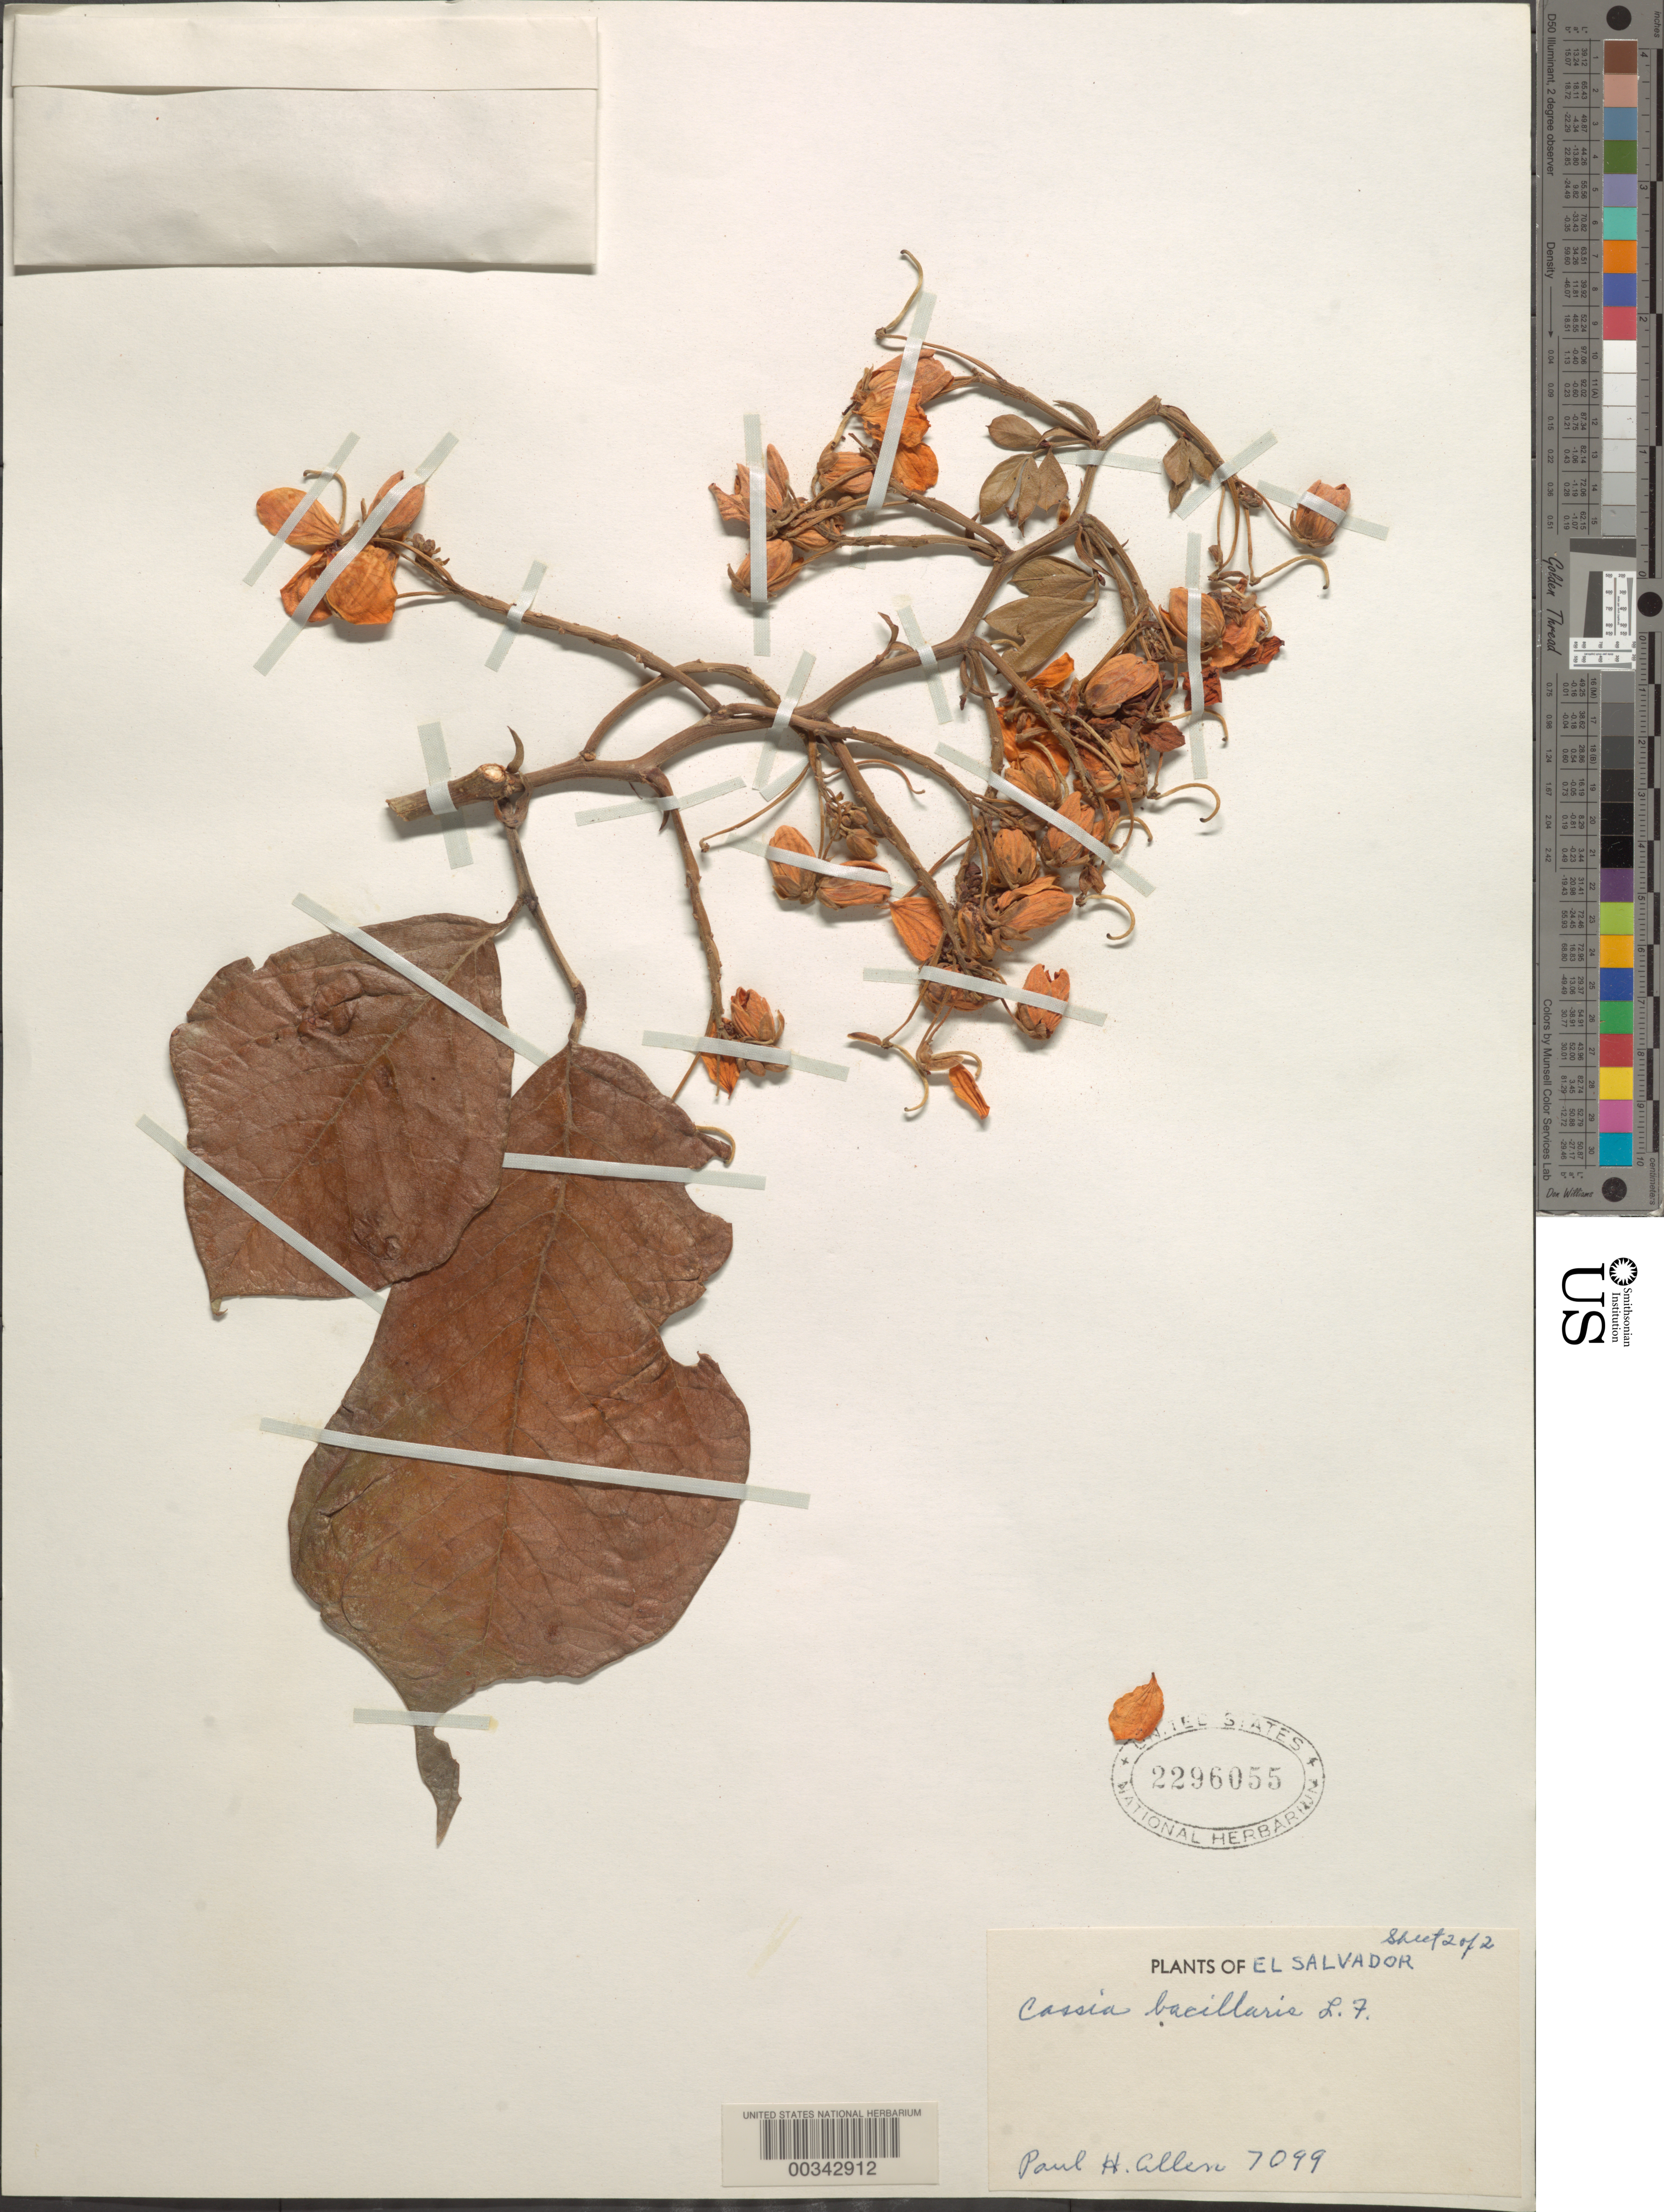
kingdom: Plantae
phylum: Tracheophyta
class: Magnoliopsida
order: Fabales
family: Fabaceae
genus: Senna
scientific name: Senna hayesiana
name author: (Britton & Rose) H.S. Irwin & Barneby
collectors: P. H. Allen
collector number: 7099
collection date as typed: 19 Nov 1958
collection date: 1958-11-19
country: El Salvador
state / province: Chalatenango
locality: Area between san ignacio and citala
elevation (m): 457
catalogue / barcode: US 2296055